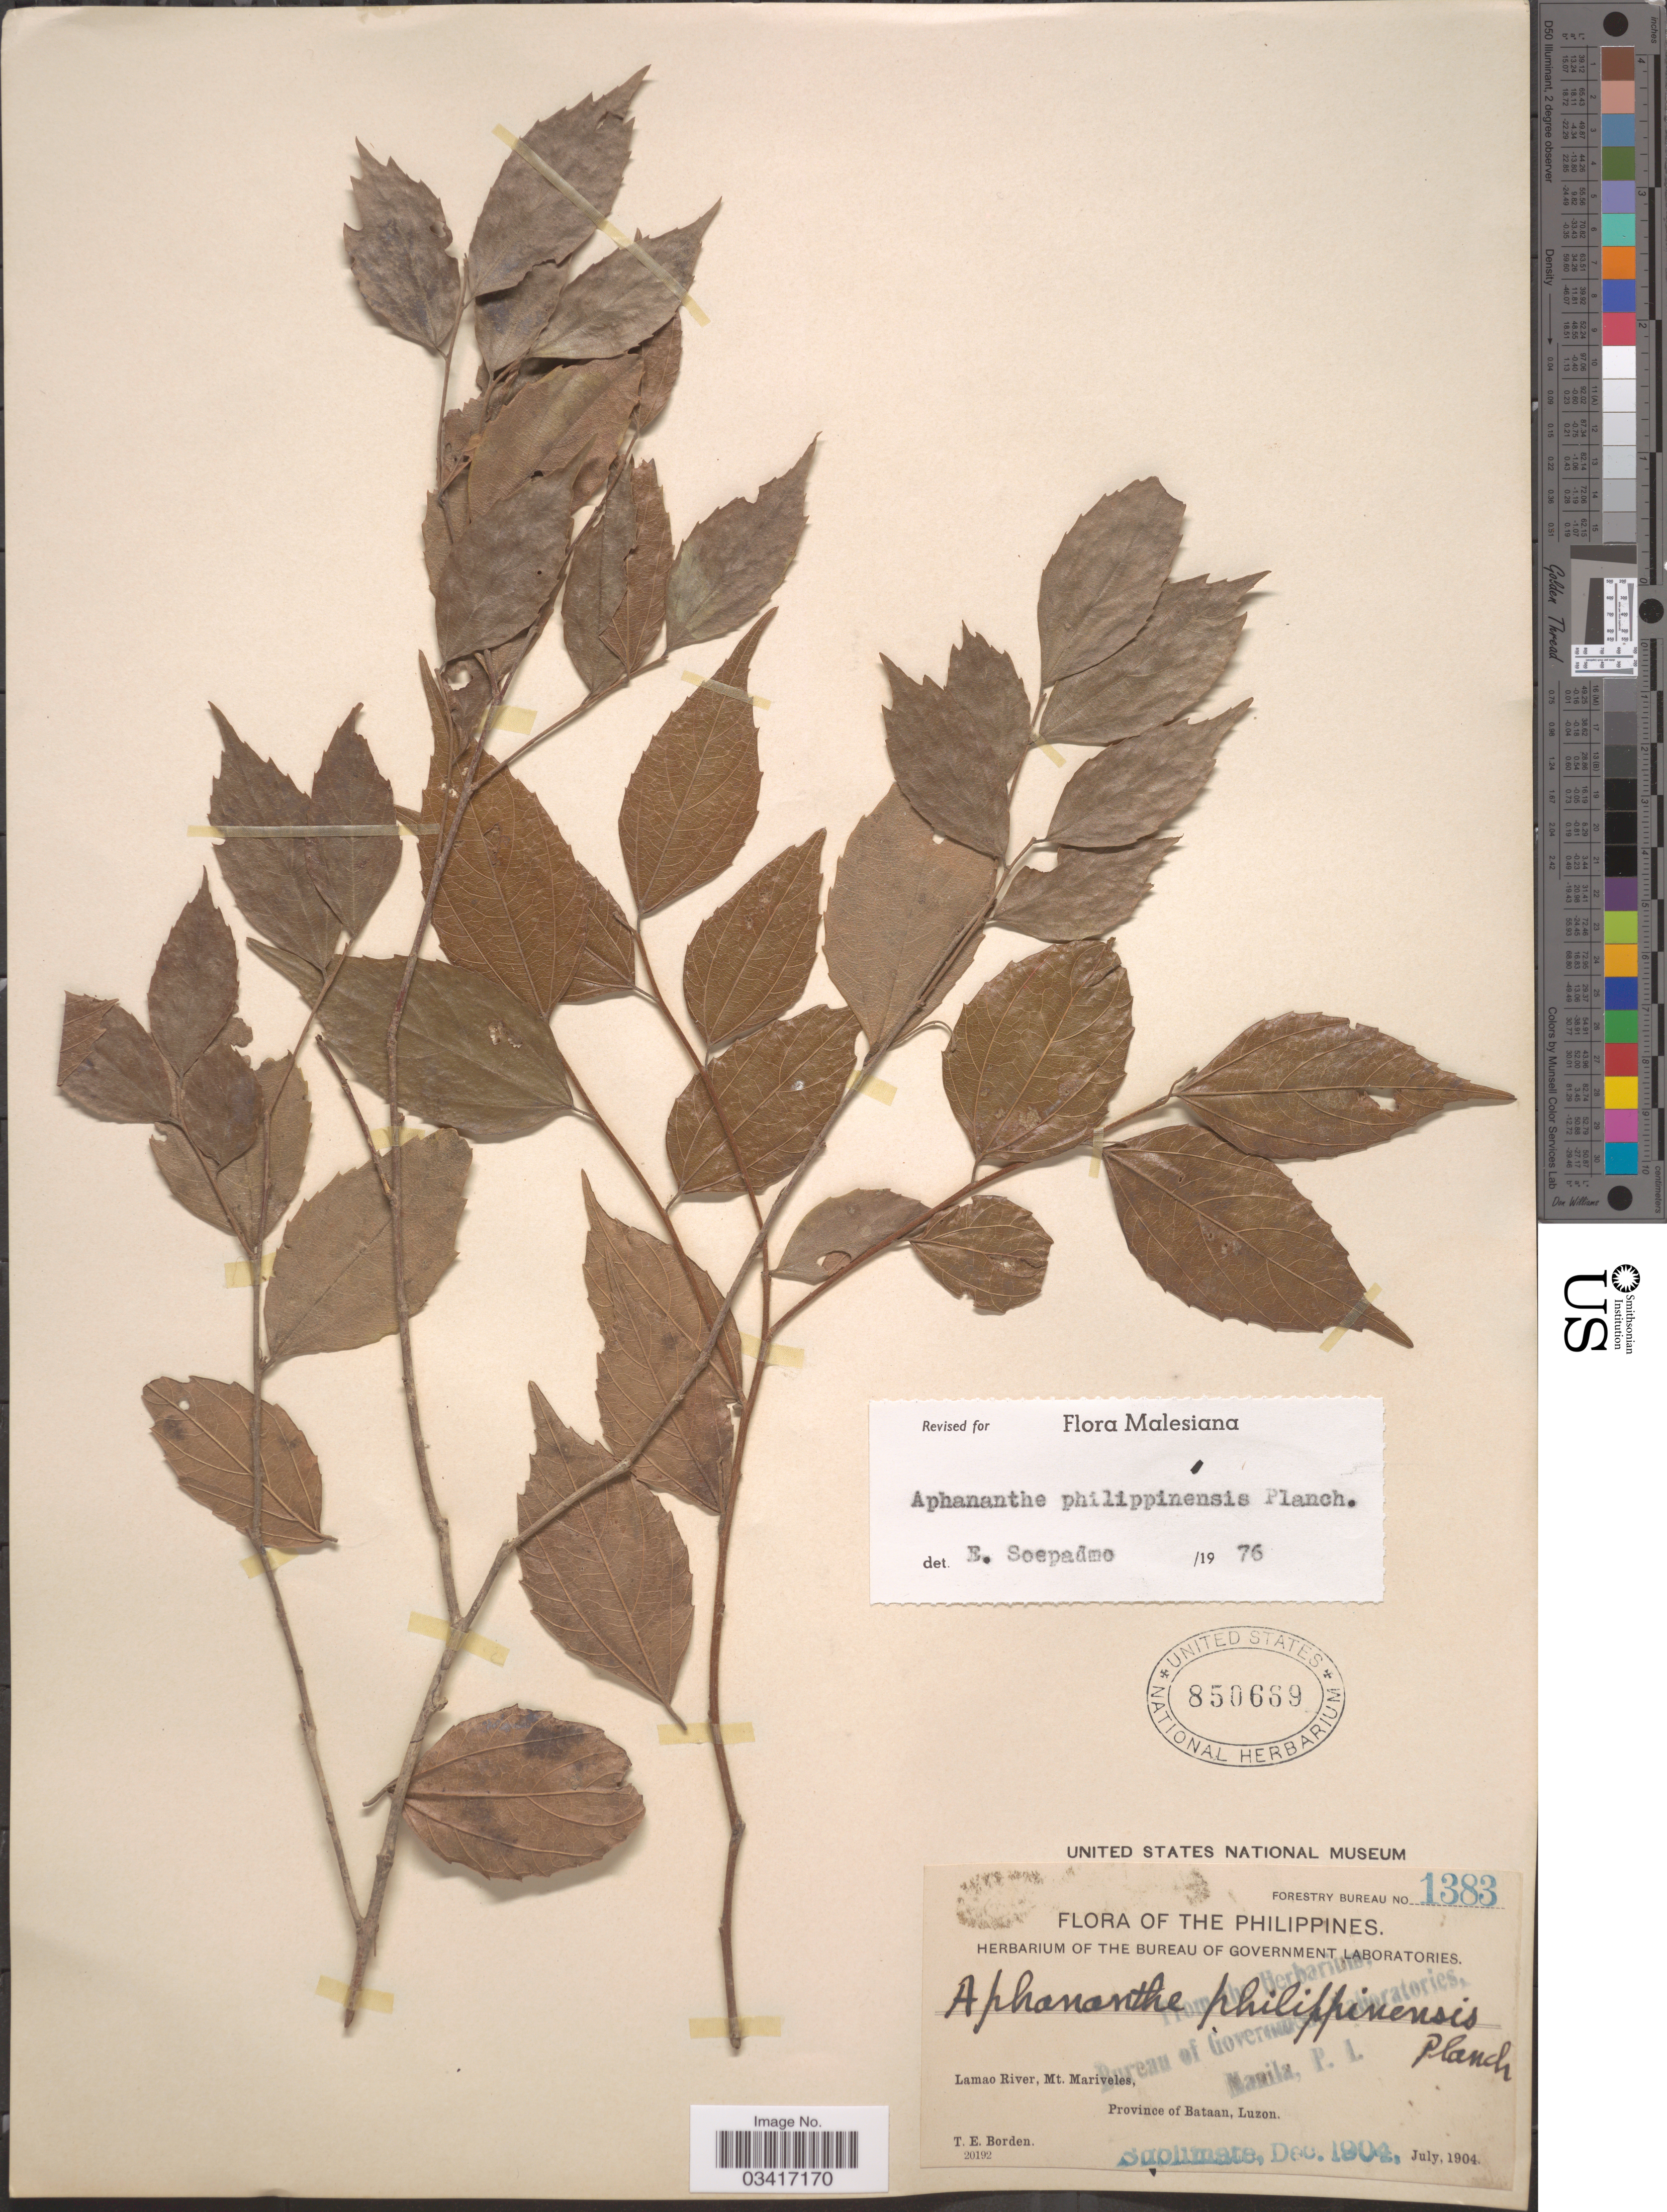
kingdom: Plantae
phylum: Tracheophyta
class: Magnoliopsida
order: Rosales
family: Cannabaceae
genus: Aphananthe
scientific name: Aphananthe philippinensis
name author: Planch.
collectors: T. E. Borden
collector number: Forestry Bureau 1383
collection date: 1904-07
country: Philippines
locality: Lamao River, Mt. Mariveles, Province of Bataan, Luzon.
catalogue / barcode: US 850669